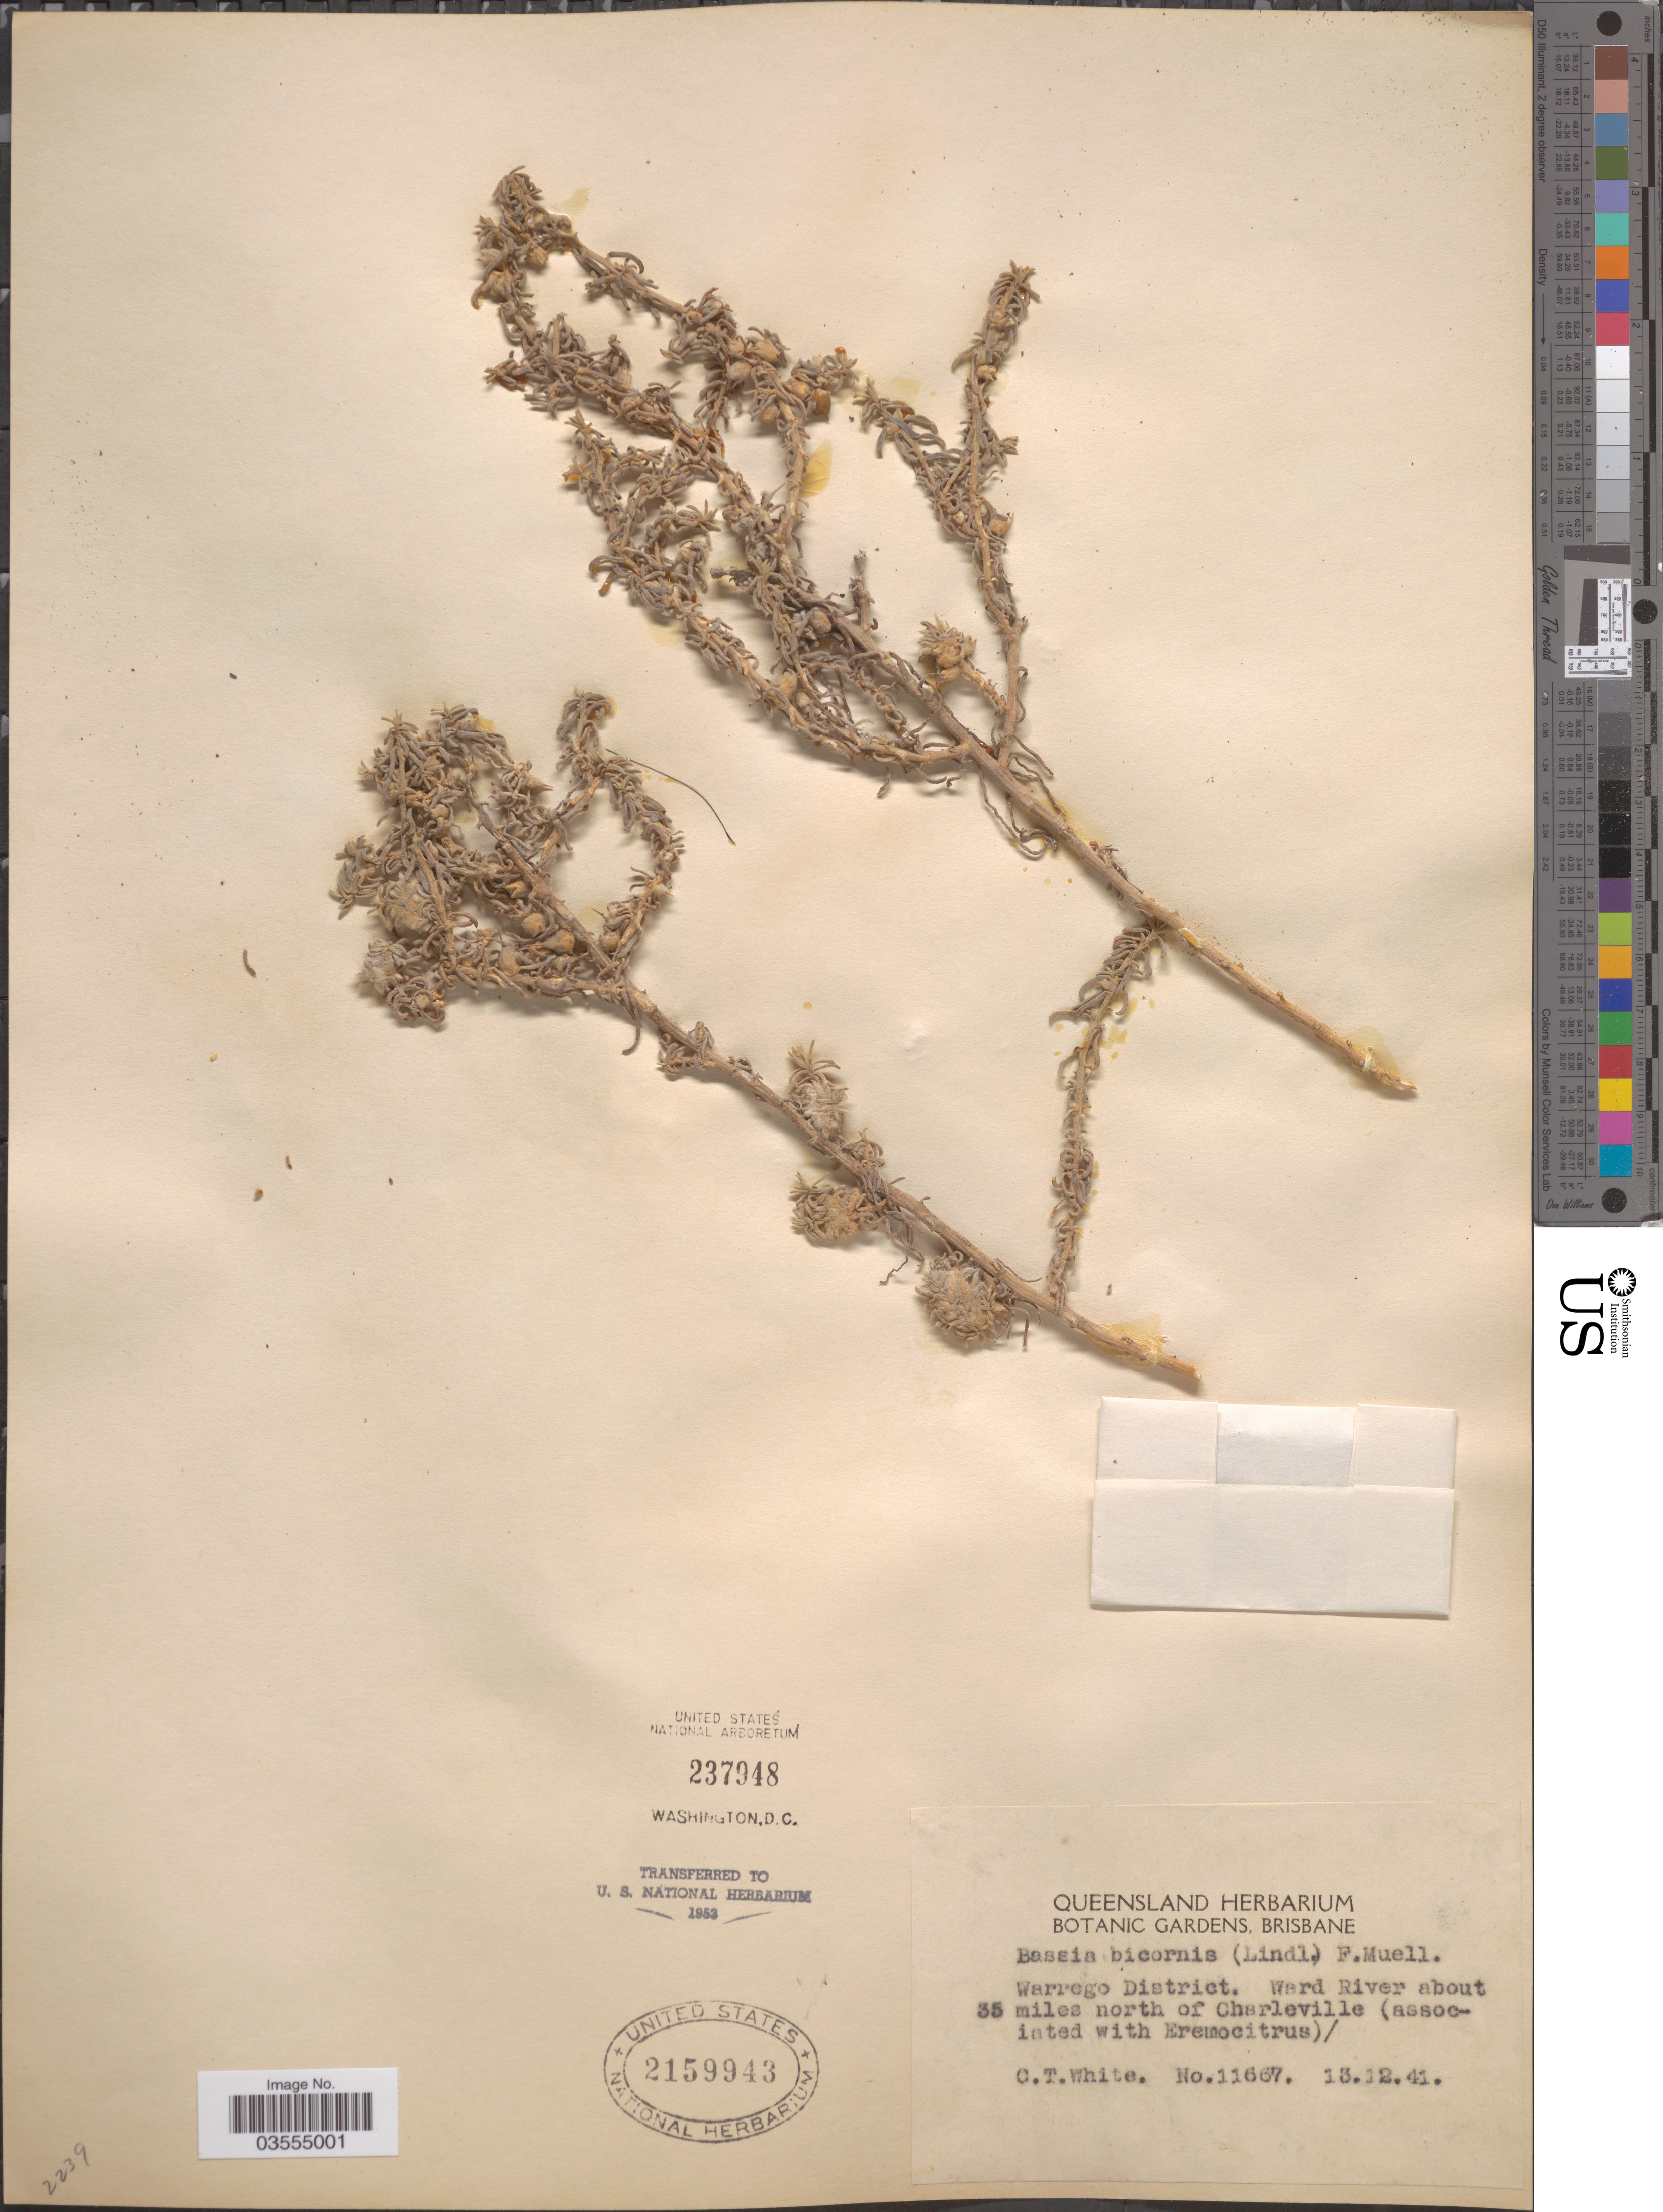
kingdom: Plantae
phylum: Tracheophyta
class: Magnoliopsida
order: Caryophyllales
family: Amaranthaceae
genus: Sclerolaena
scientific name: Sclerolaena bicornis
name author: Lindl.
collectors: C. T. White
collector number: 11667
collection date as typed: Transcribed d/m/y: 13/12/41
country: Australia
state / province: Queensland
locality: Warrego District. Ward River about 35 miles north of Charleville.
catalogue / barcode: US 2159943